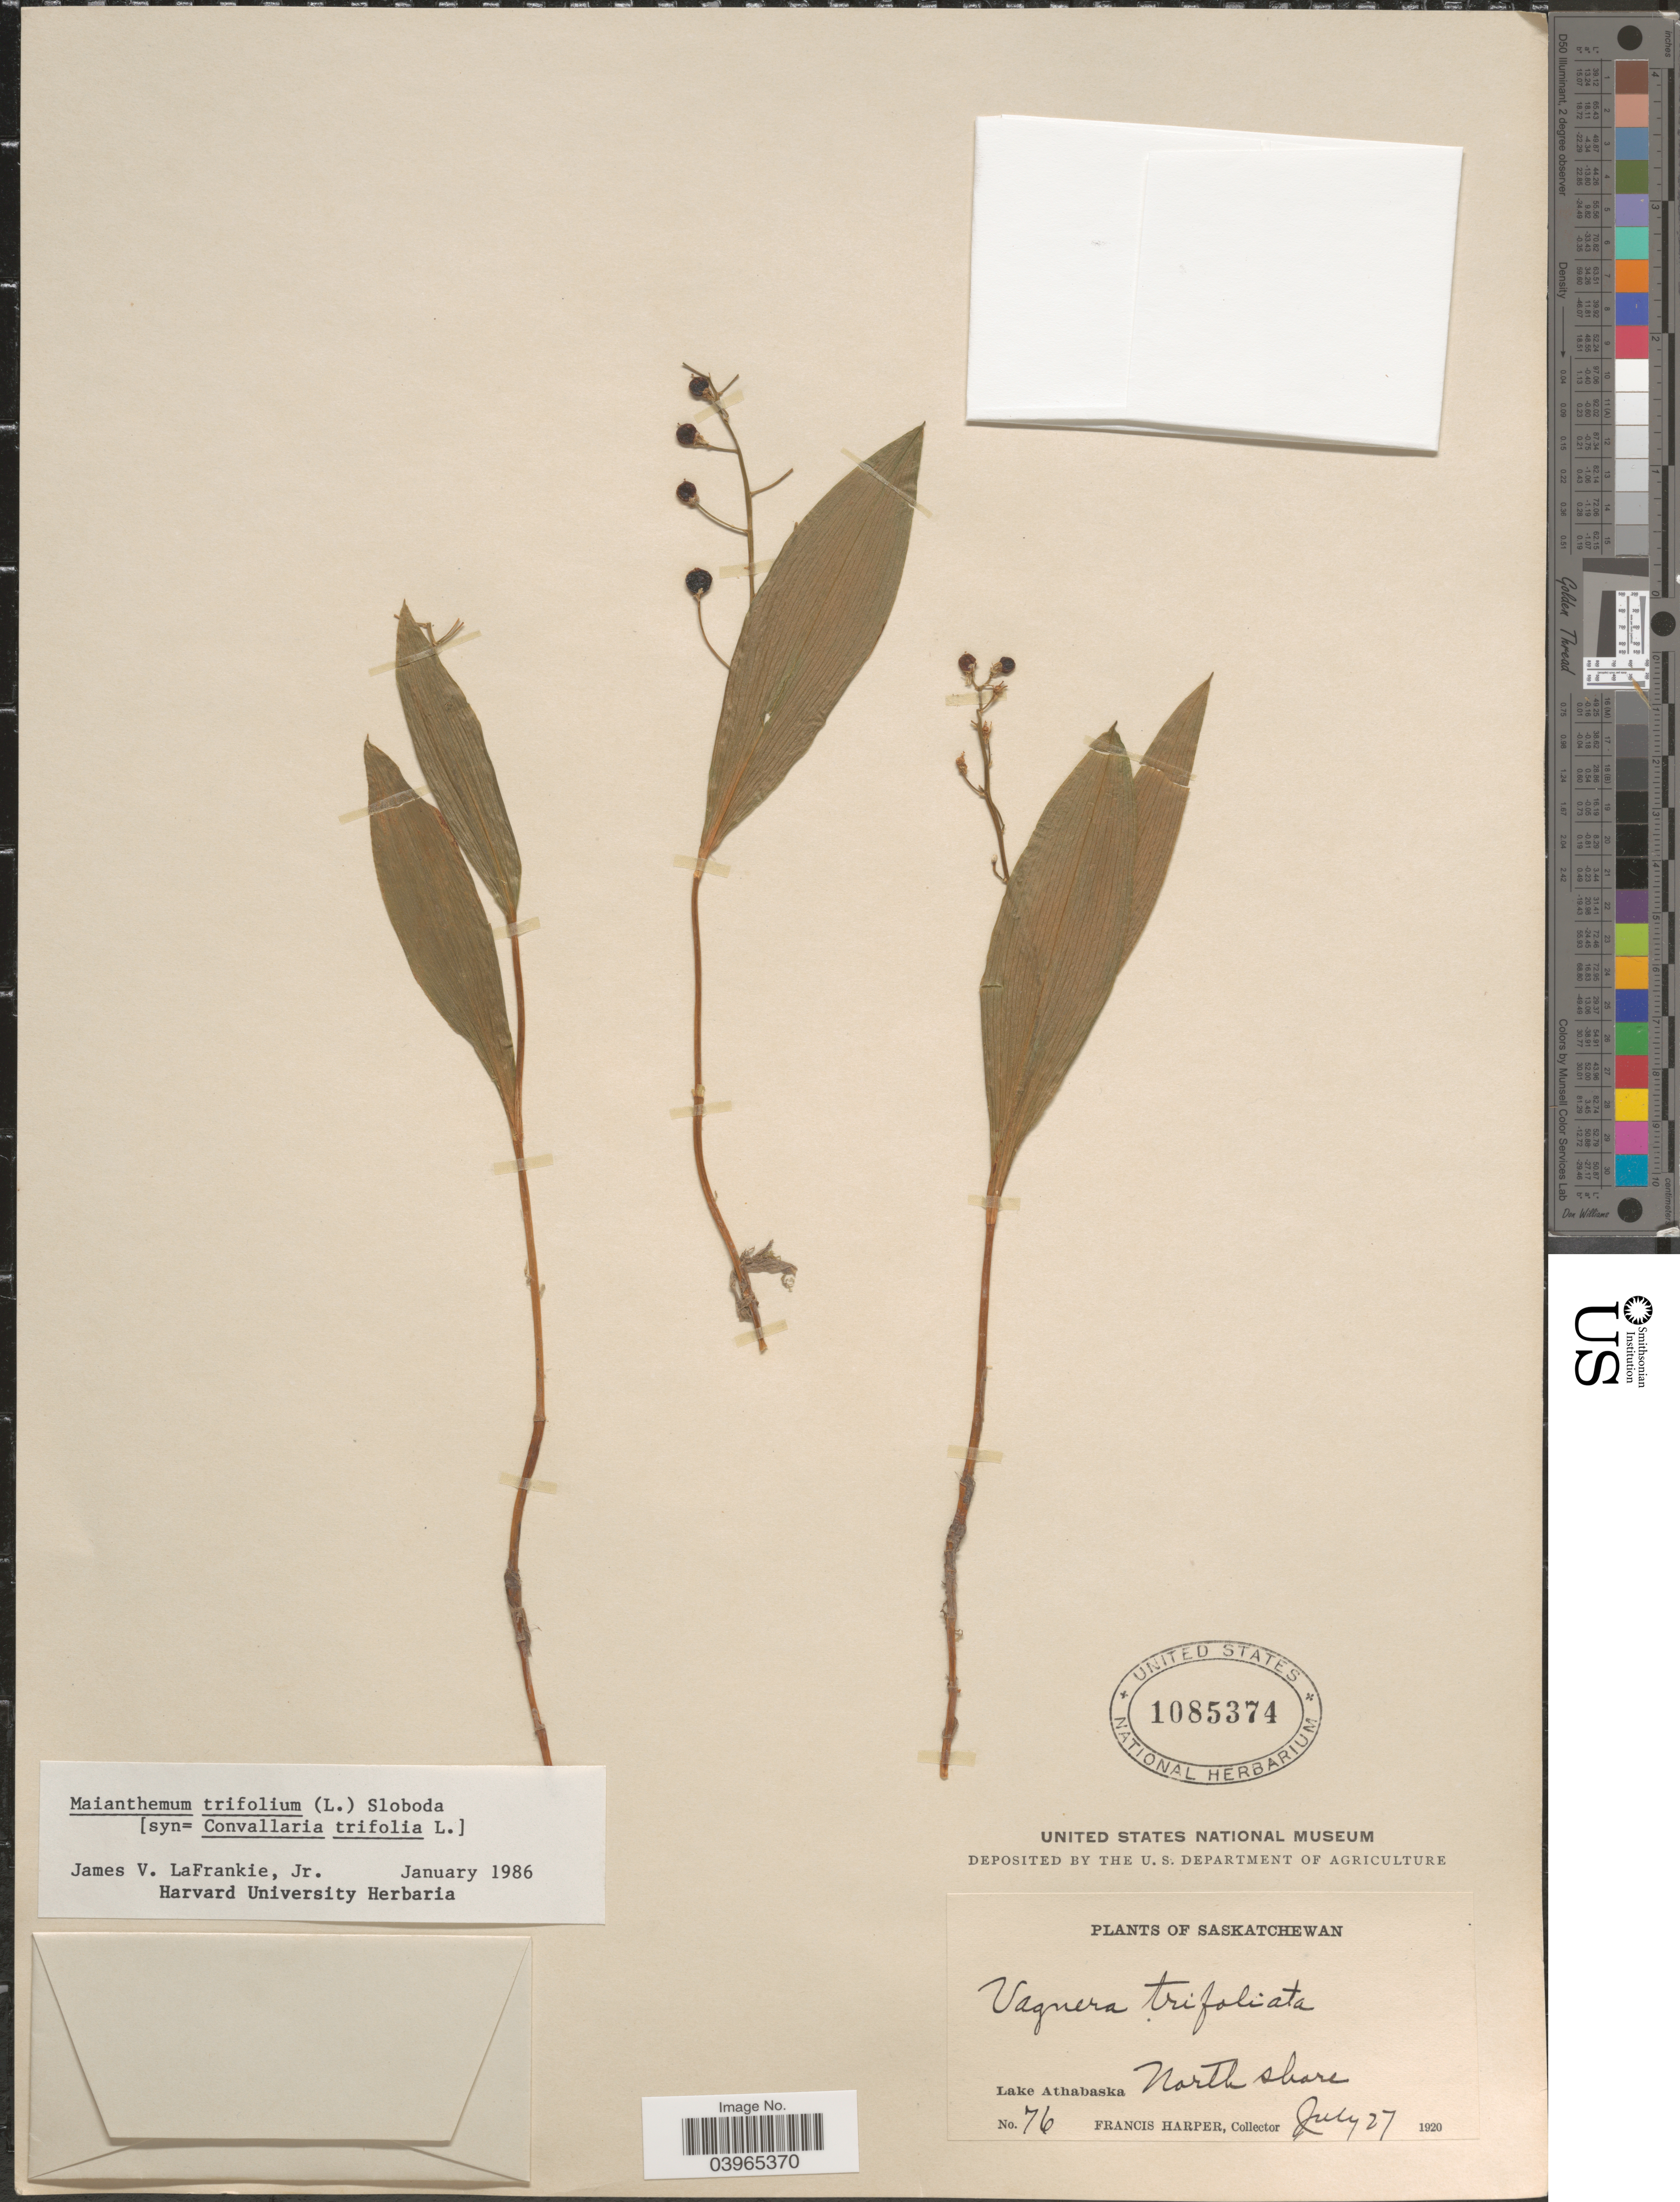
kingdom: Plantae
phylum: Tracheophyta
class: Liliopsida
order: Asparagales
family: Asparagaceae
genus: Maianthemum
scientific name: Maianthemum trifolium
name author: (L.) Sloboda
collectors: F. Harper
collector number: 76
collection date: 1920-07-27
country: Canada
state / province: Saskatchewan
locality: Lake Athabaska North shore.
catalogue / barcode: US 1085374